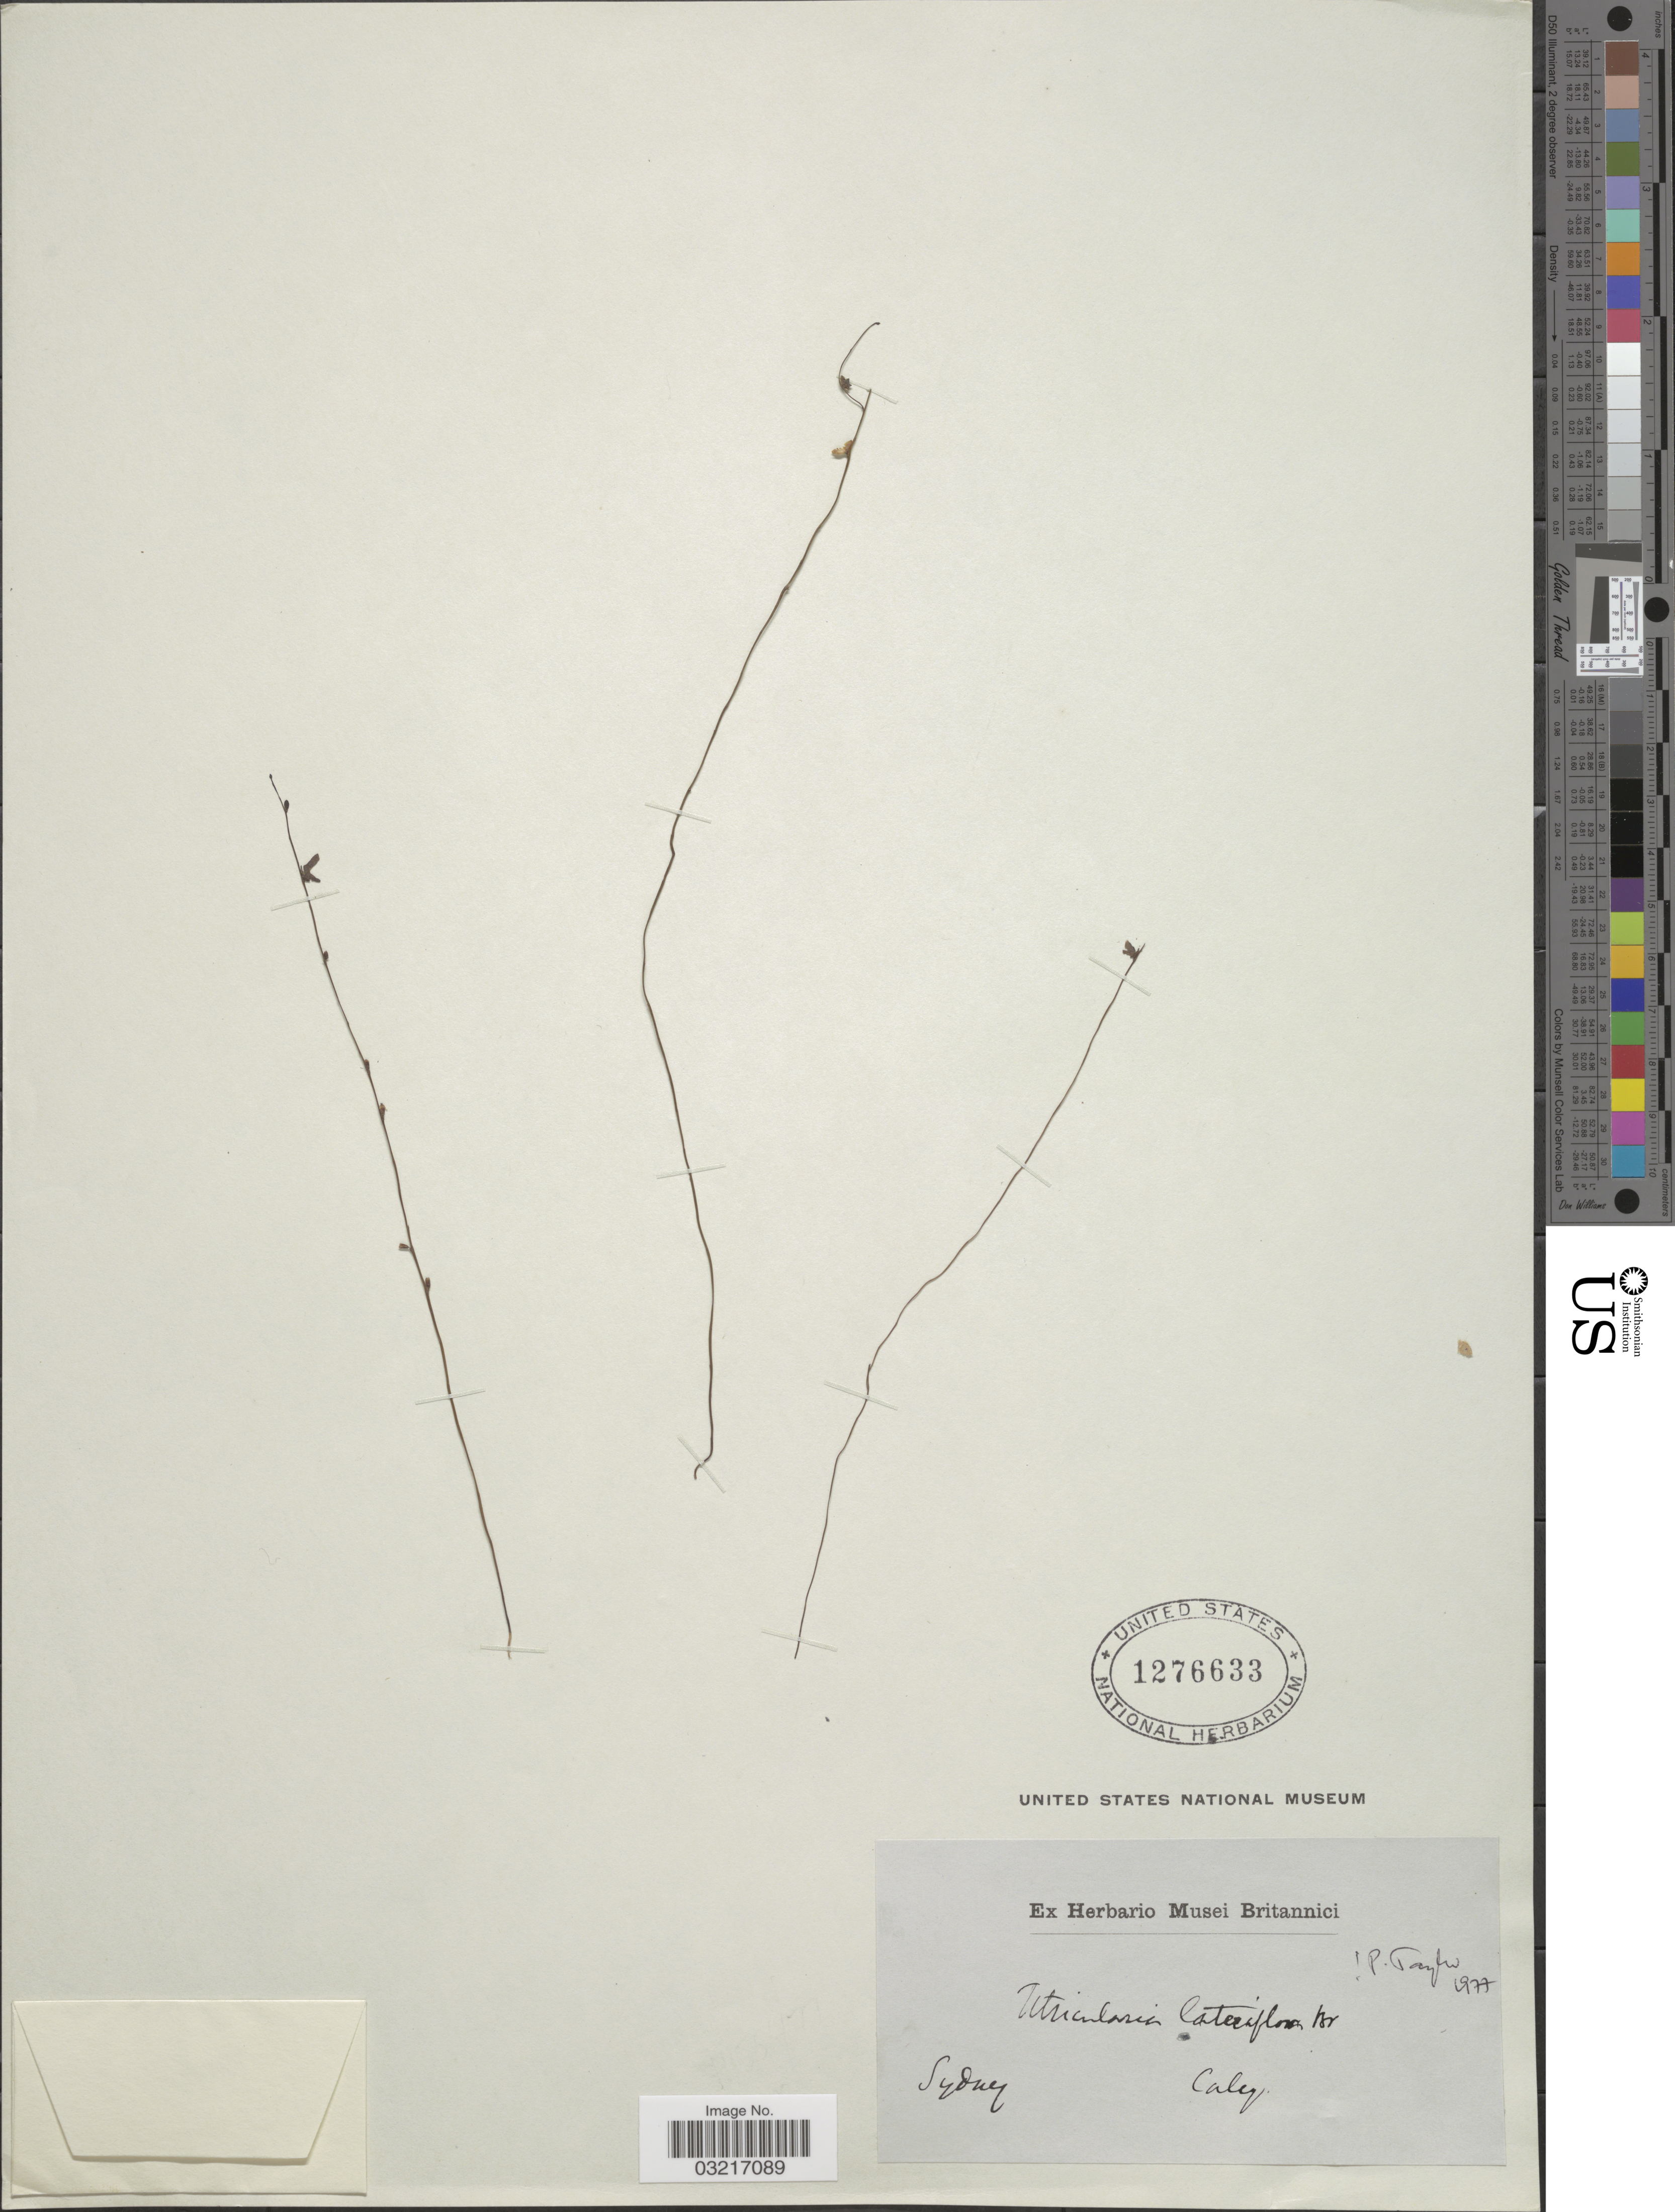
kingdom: Plantae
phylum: Tracheophyta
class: Magnoliopsida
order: Lamiales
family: Lentibulariaceae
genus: Utricularia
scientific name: Utricularia lateriflora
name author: R. Br.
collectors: -. Caly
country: Australia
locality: Sydney.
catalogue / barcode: US 1276633